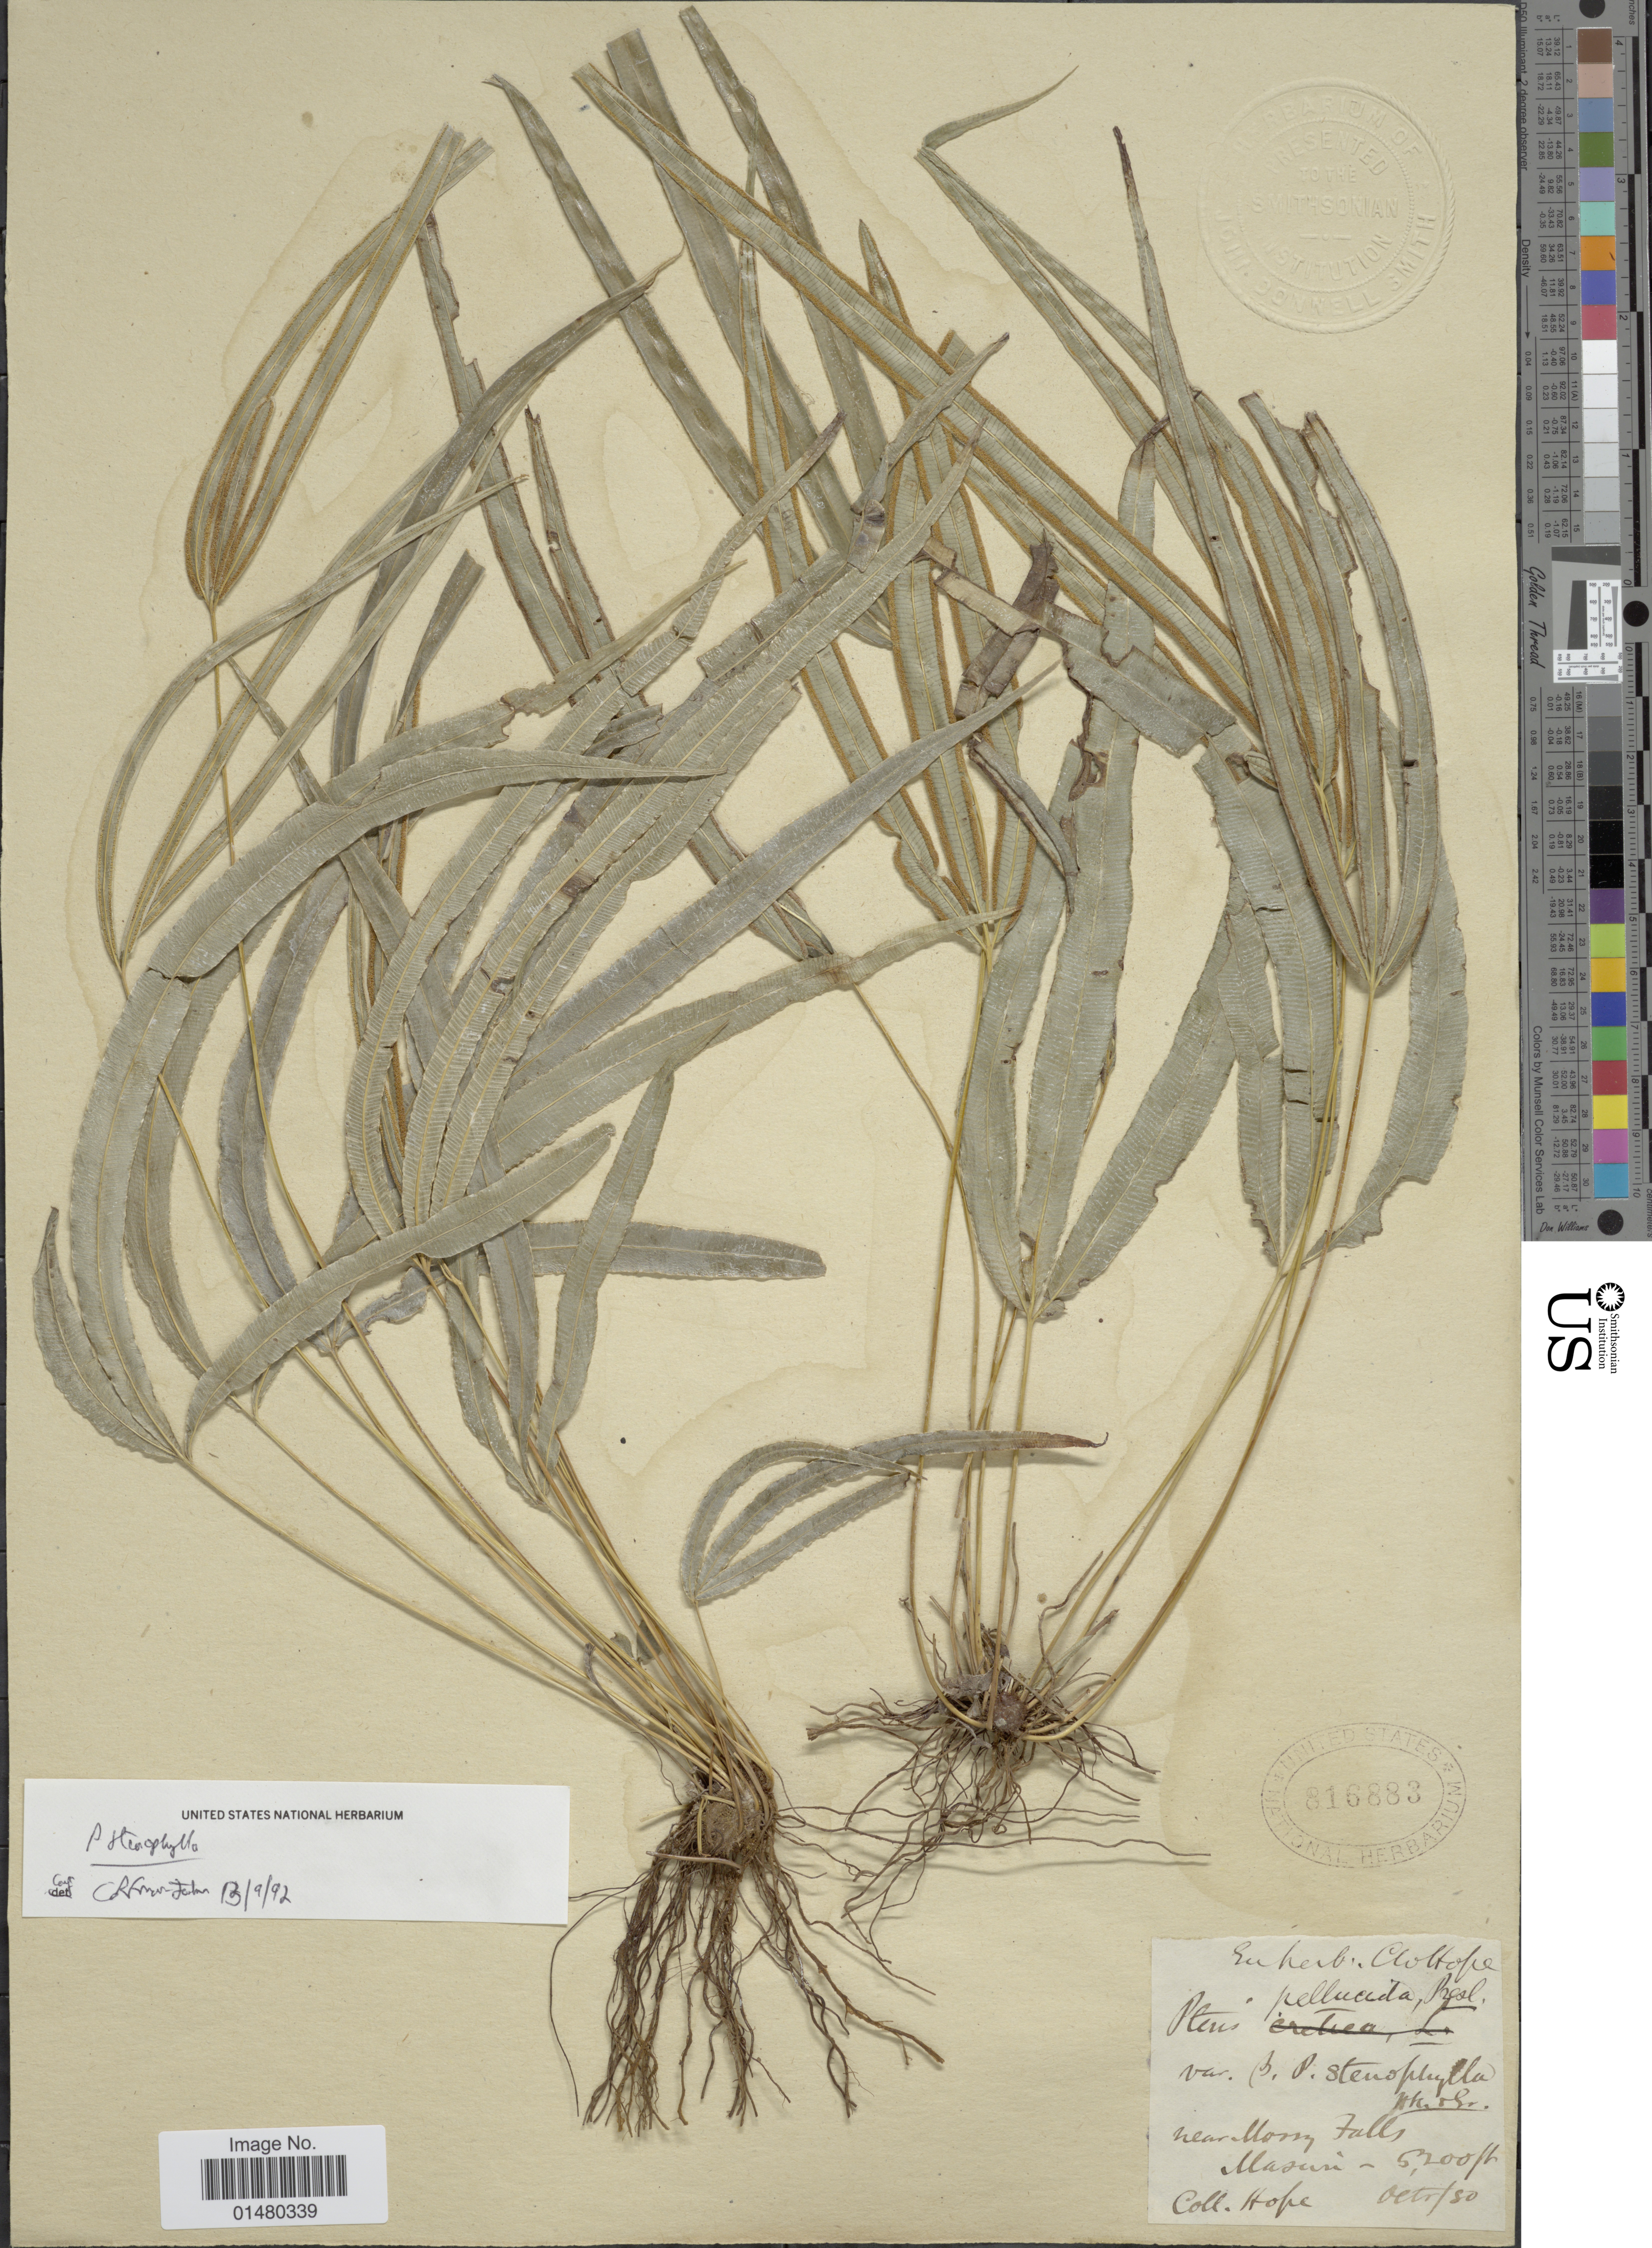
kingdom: Plantae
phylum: Tracheophyta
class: Polypodiopsida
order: Polypodiales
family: Pteridaceae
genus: Pteris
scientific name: Pteris cretica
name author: L.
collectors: Hope, W.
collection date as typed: Transcribed d/m/y: /10/80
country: India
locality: Near Mossy Falls Masuri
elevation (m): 1585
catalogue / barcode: US 816883